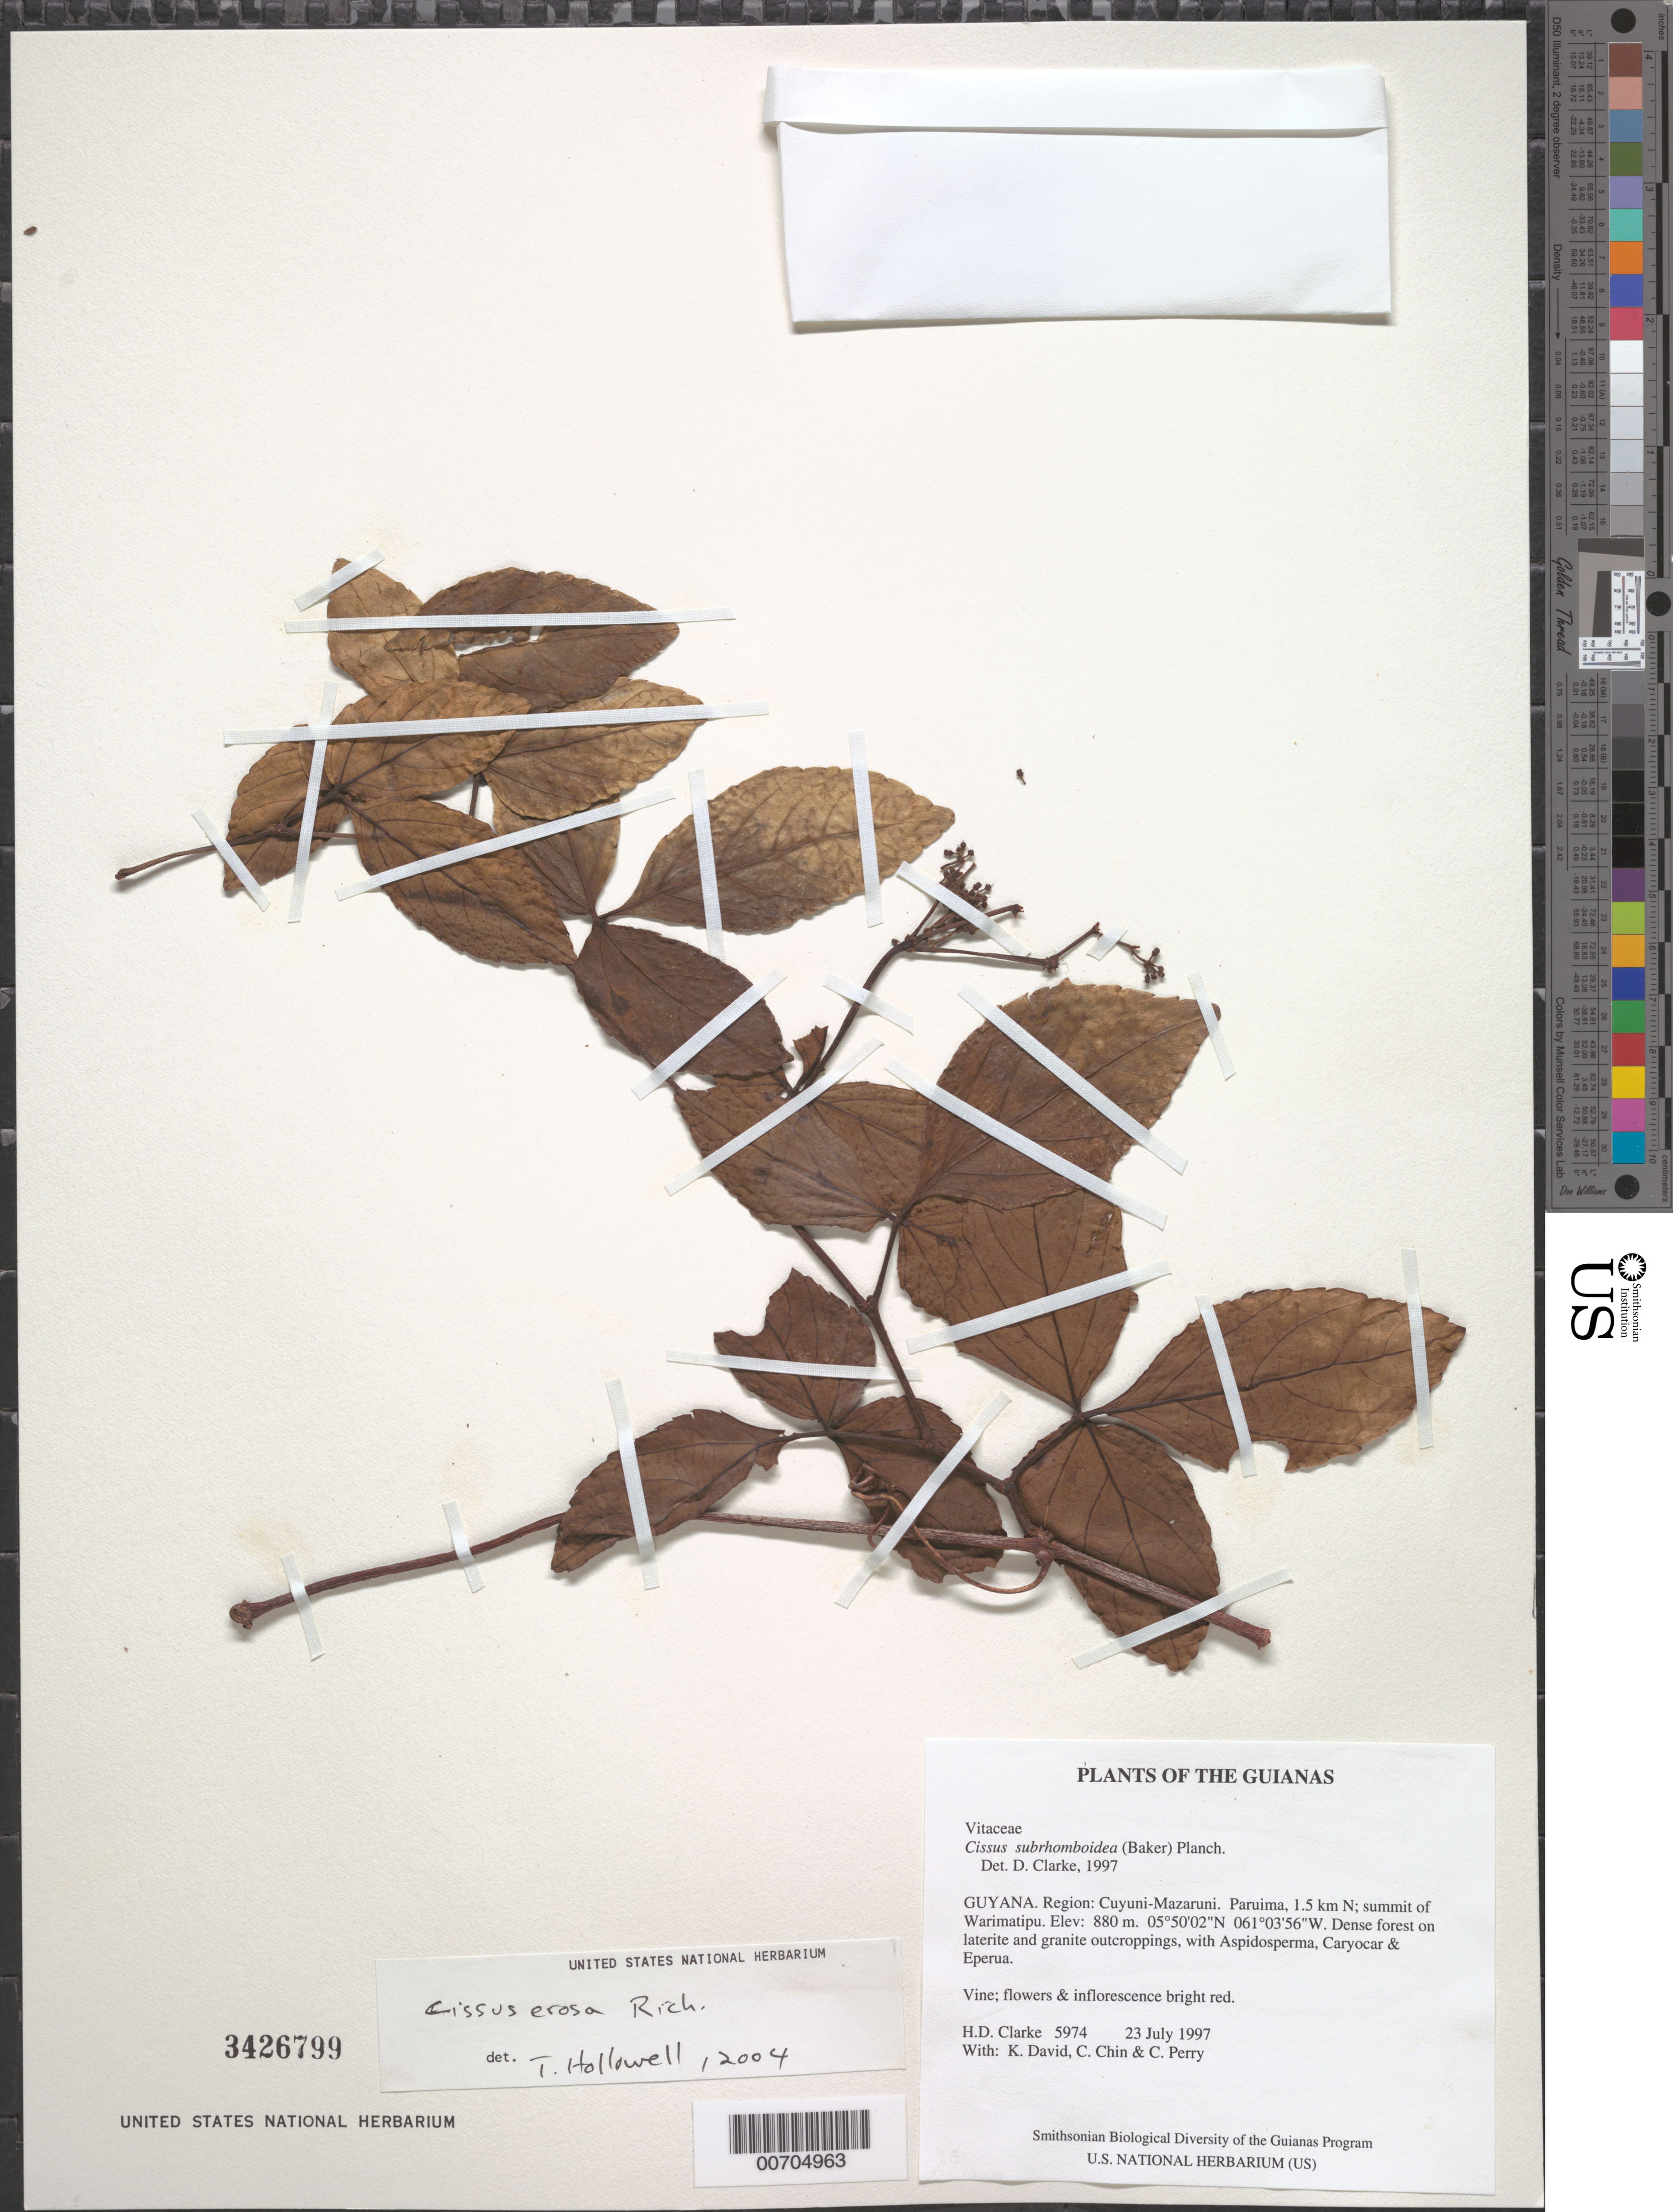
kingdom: Plantae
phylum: Tracheophyta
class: Magnoliopsida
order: Vitales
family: Vitaceae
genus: Cissus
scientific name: Cissus erosa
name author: Rich.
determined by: Hollowell, T. H., (BOT), Smithsonian Institution - National Museum of Natural History (UNITED STATES)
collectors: H. D. Clarke, K. David, C. Chin & C. Perry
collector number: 5974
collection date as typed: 23 July 1997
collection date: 1997-07-23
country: Guyana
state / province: Cuyuni-Mazaruni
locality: Paruima, 1.5 km N; summit of Warimatipu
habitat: Dense forest on laterite and granite outcroppings, with Aspidosperma, Caryocar & Eperua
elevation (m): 880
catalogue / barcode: US 3426799